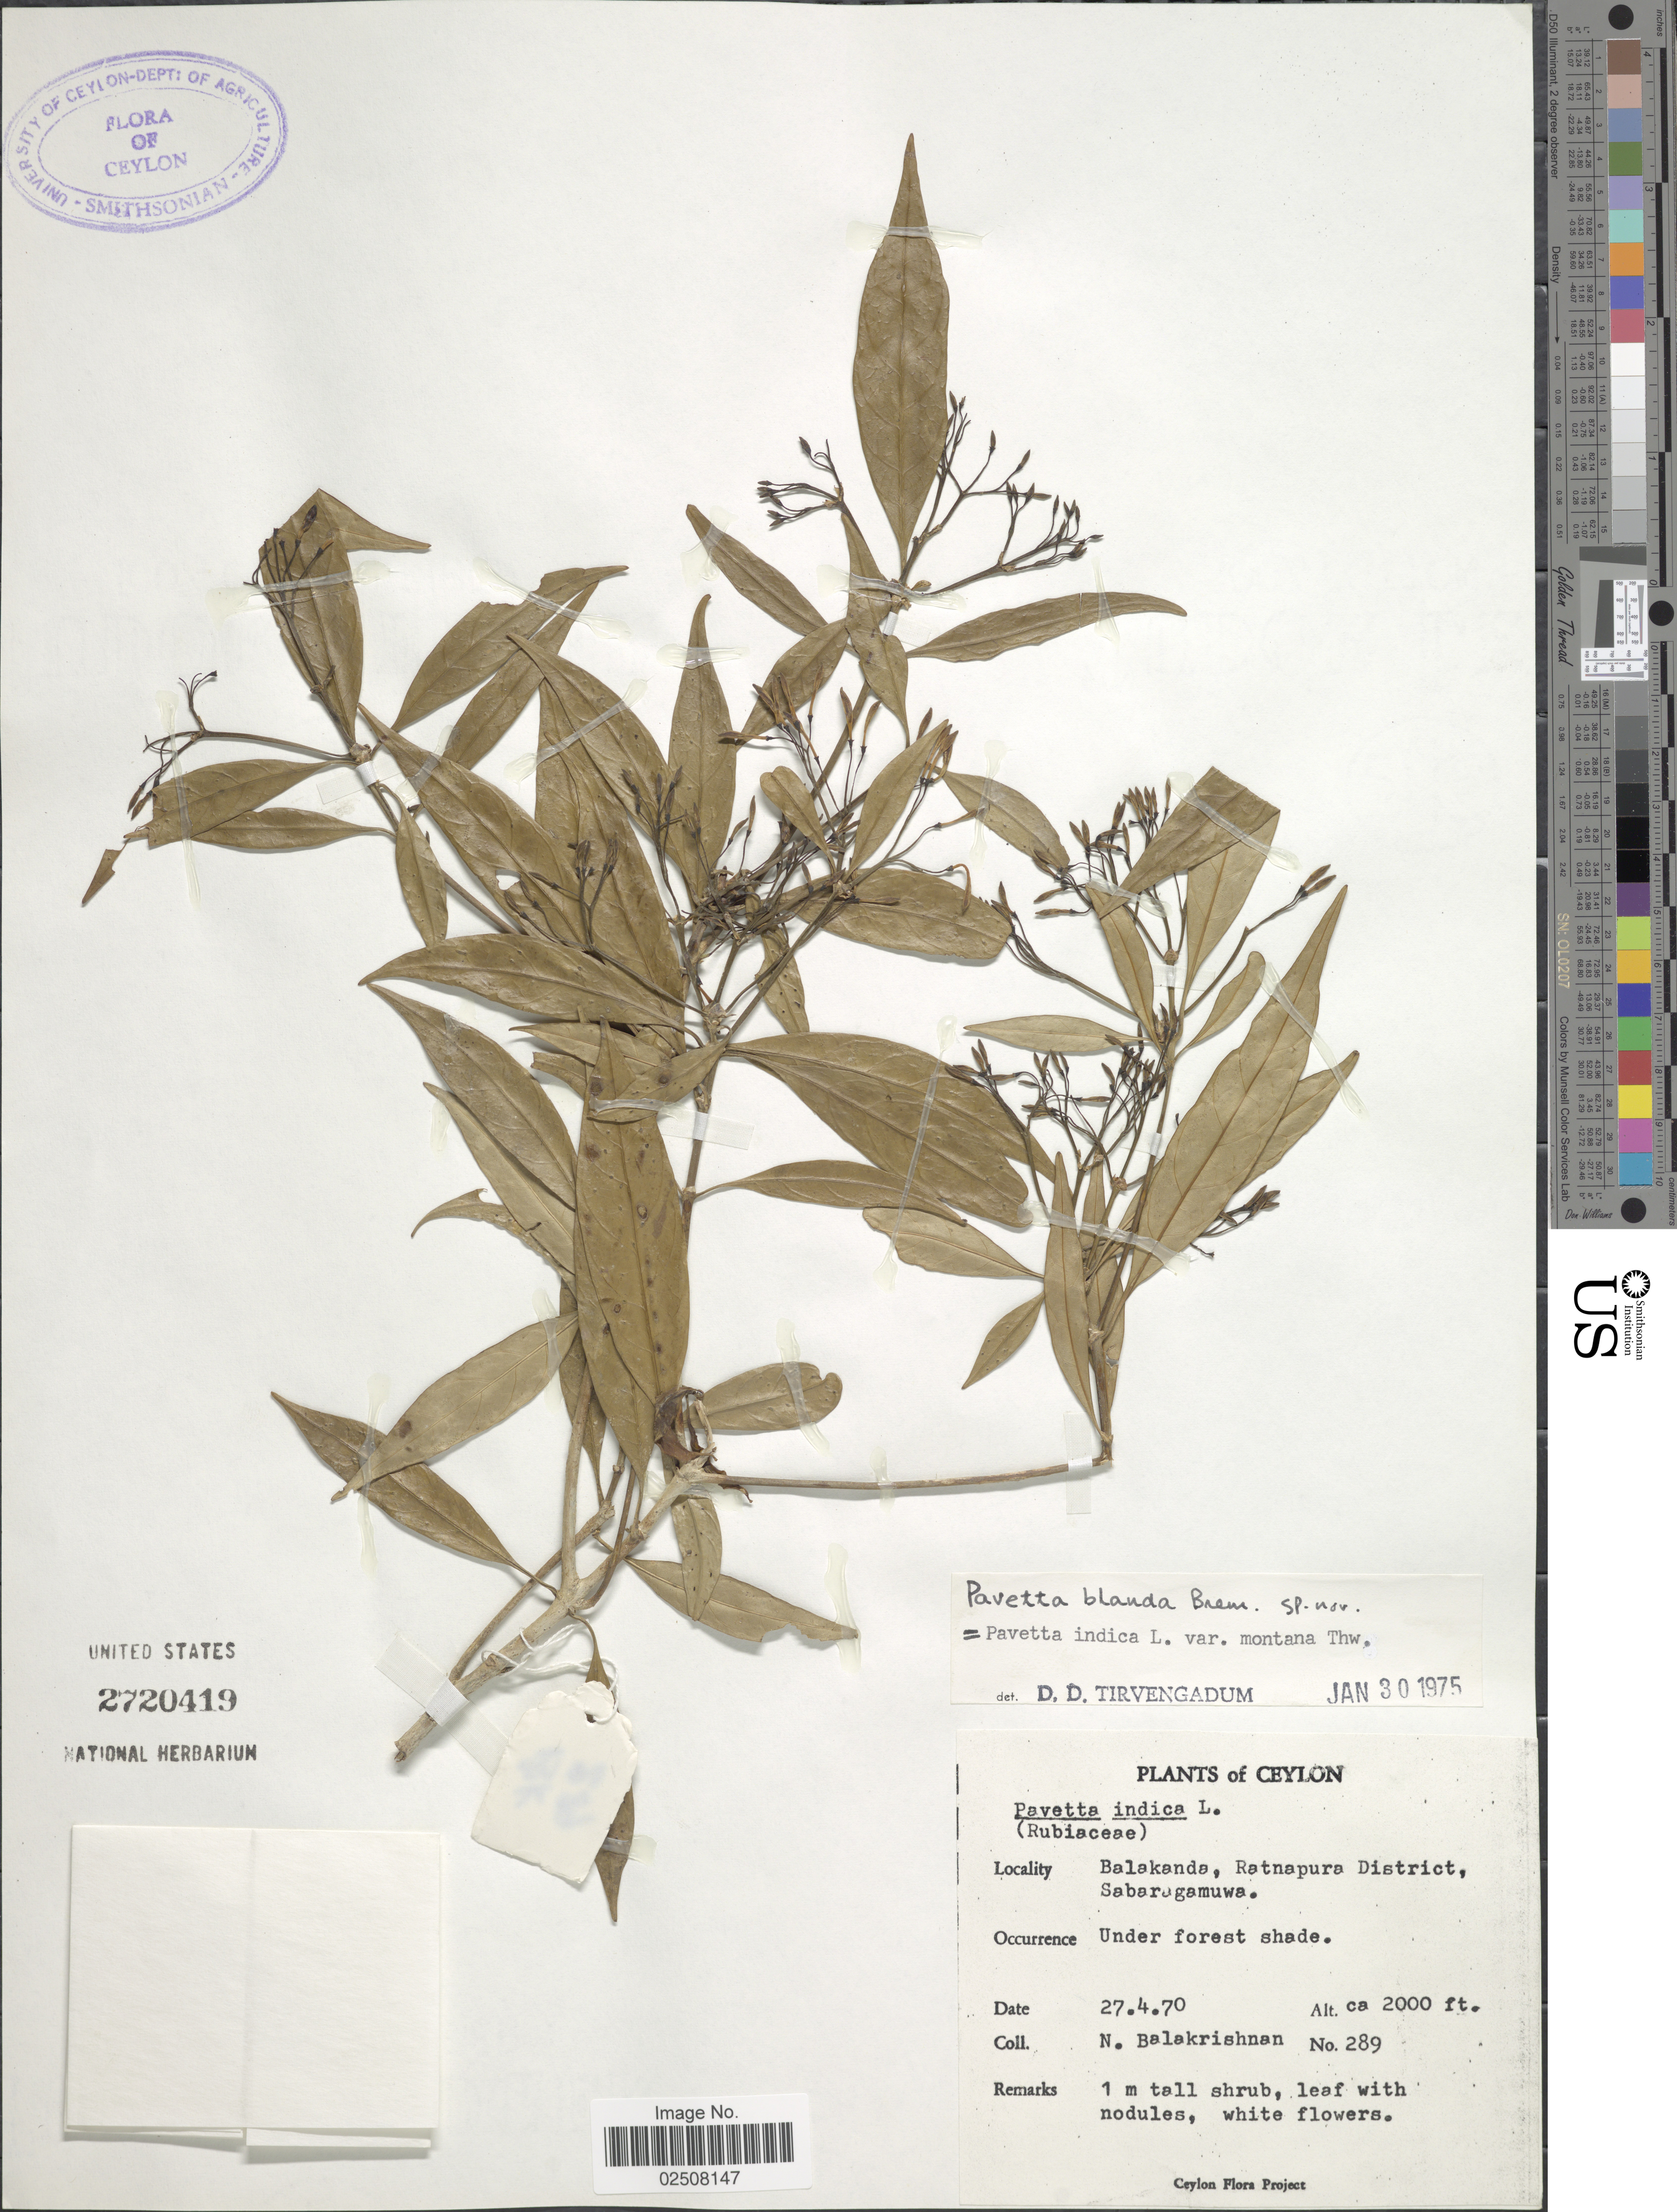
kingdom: Plantae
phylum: Tracheophyta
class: Magnoliopsida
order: Gentianales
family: Rubiaceae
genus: Pavetta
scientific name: Pavetta agrostiphylla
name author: Bremek.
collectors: N. Balakrishnan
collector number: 289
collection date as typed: Transcribed d/m/y: 27/4/70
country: Sri Lanka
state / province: Sabaragamuwa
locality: Ceylon, Balakanda, Ratnapura District, Under forest shade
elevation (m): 610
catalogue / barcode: US 2720419